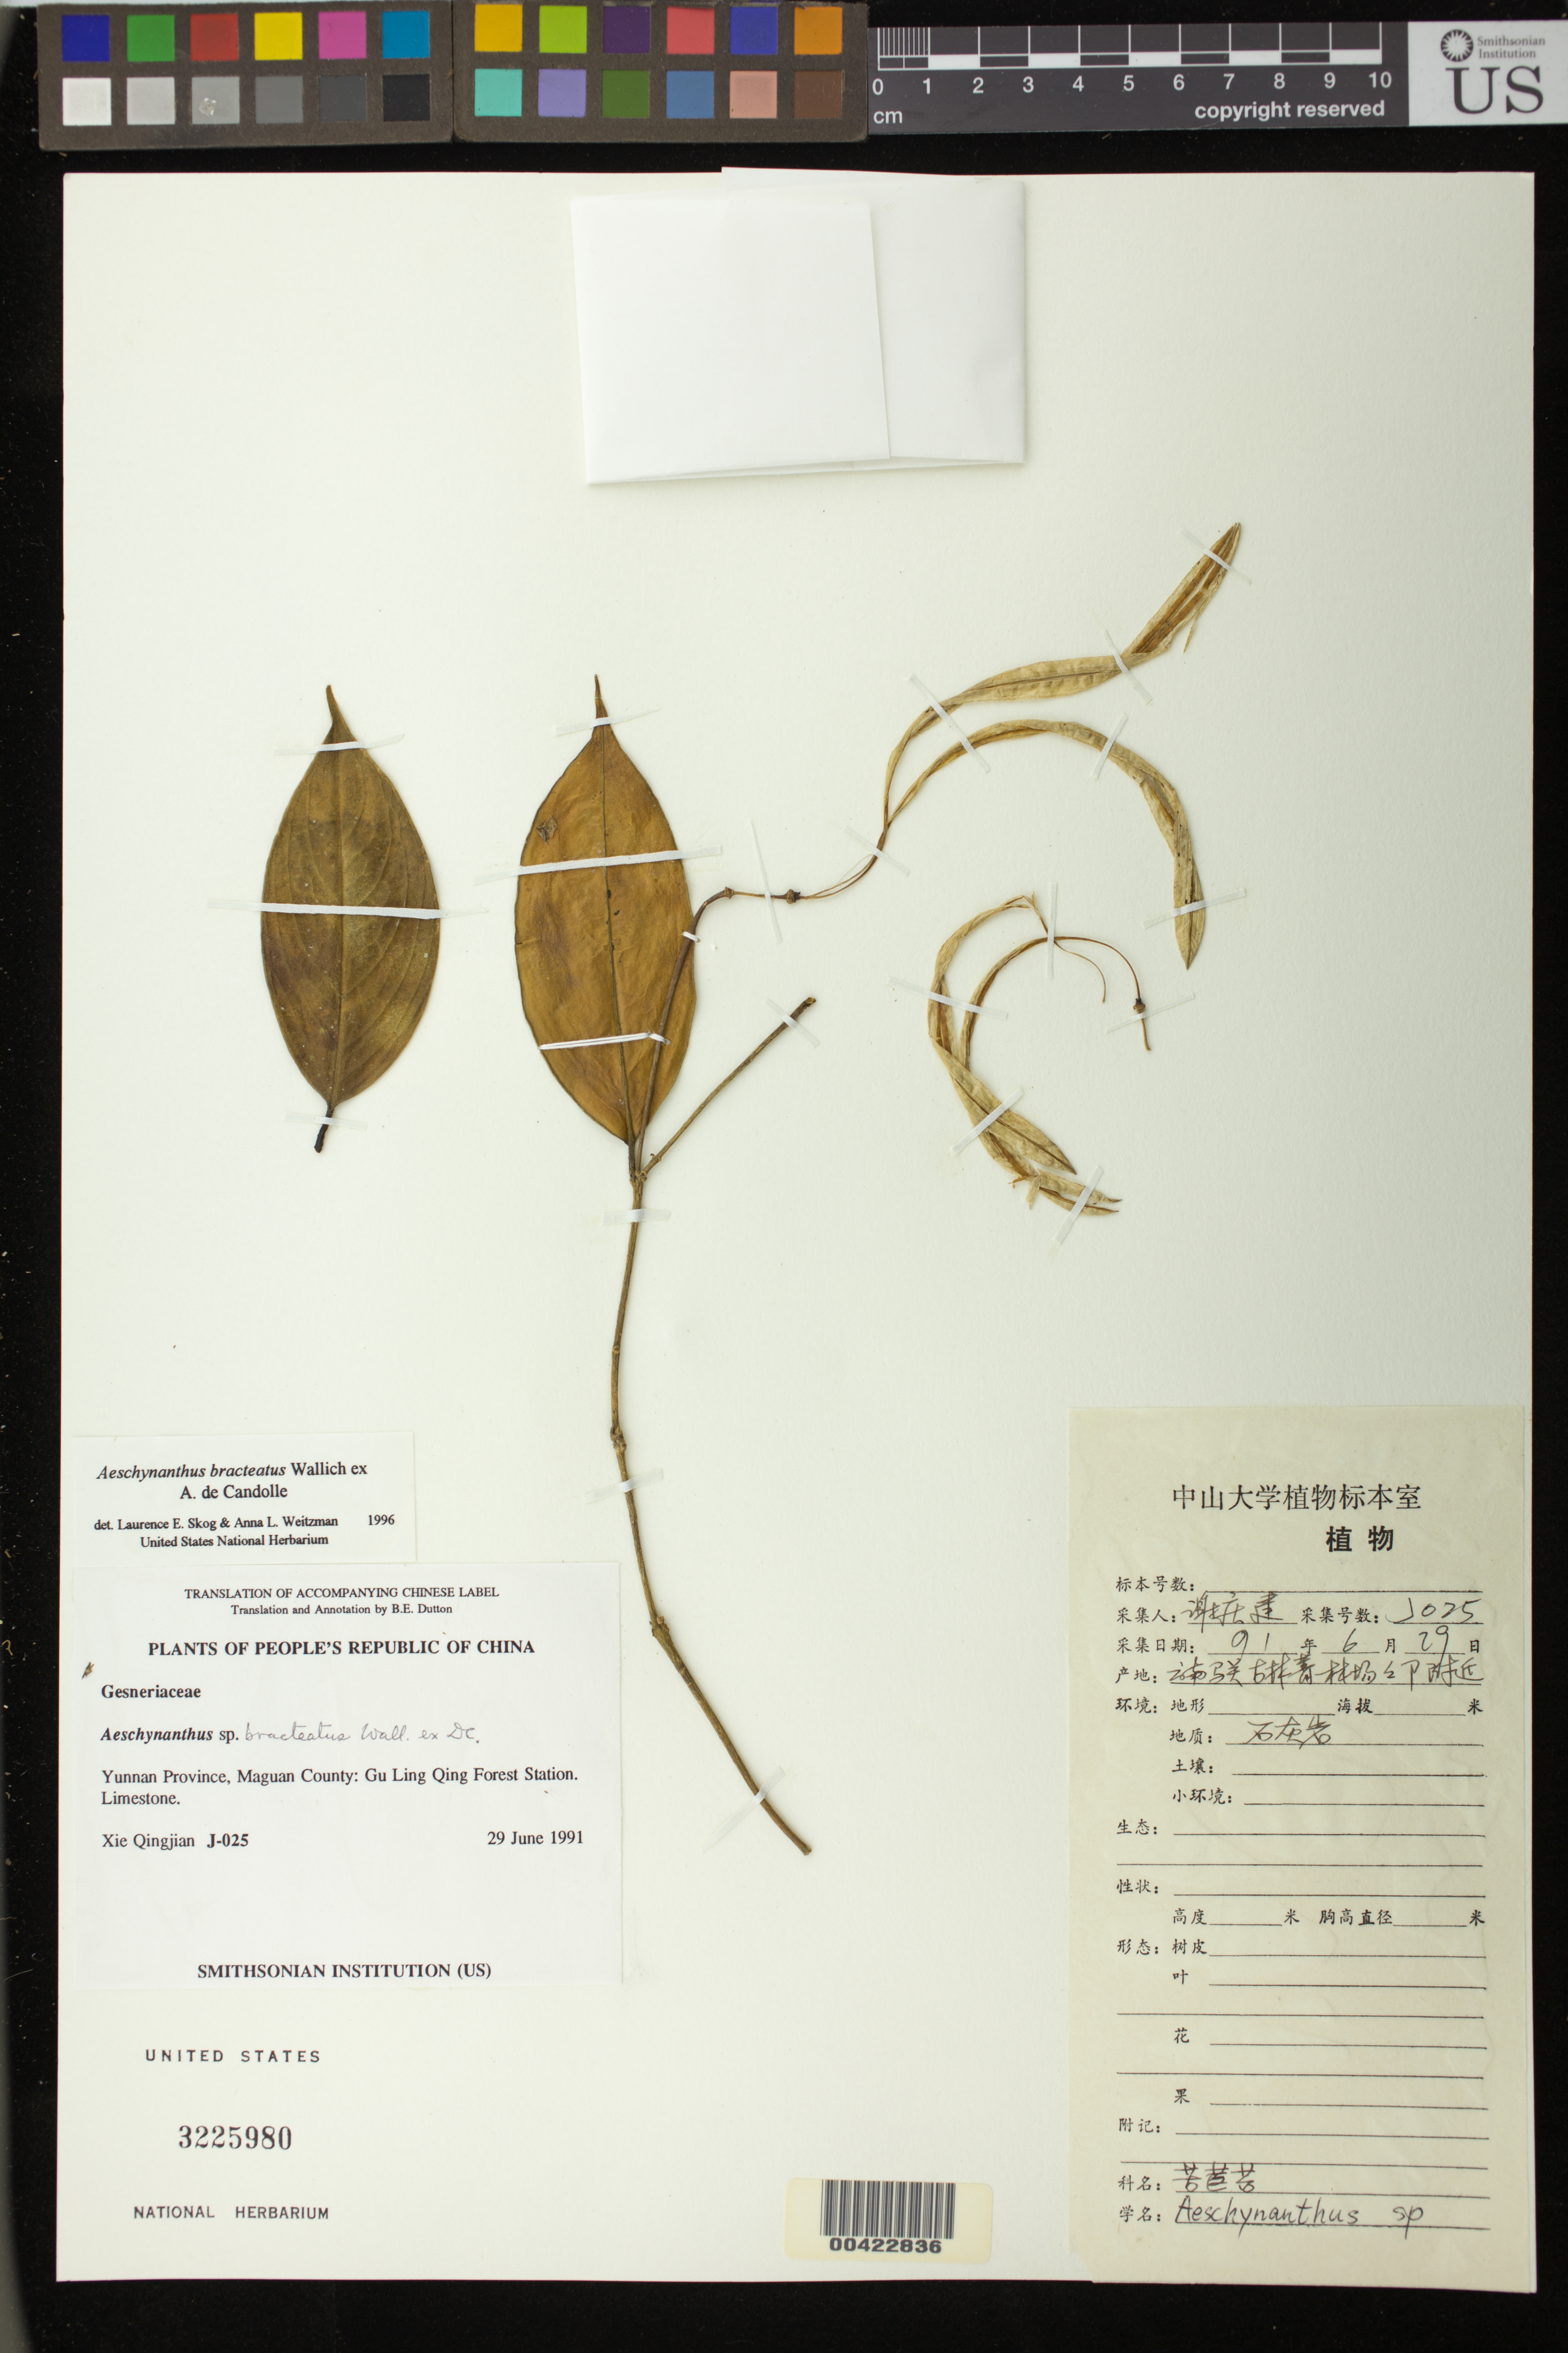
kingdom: Plantae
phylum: Tracheophyta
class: Magnoliopsida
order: Lamiales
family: Gesneriaceae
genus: Aeschynanthus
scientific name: Aeschynanthus sp.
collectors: Q. Xie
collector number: J-025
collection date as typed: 29 Jun 1991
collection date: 1991-06-29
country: China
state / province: Yunnan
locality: Maguan co., Gu ling qing forest station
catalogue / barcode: US 3225980